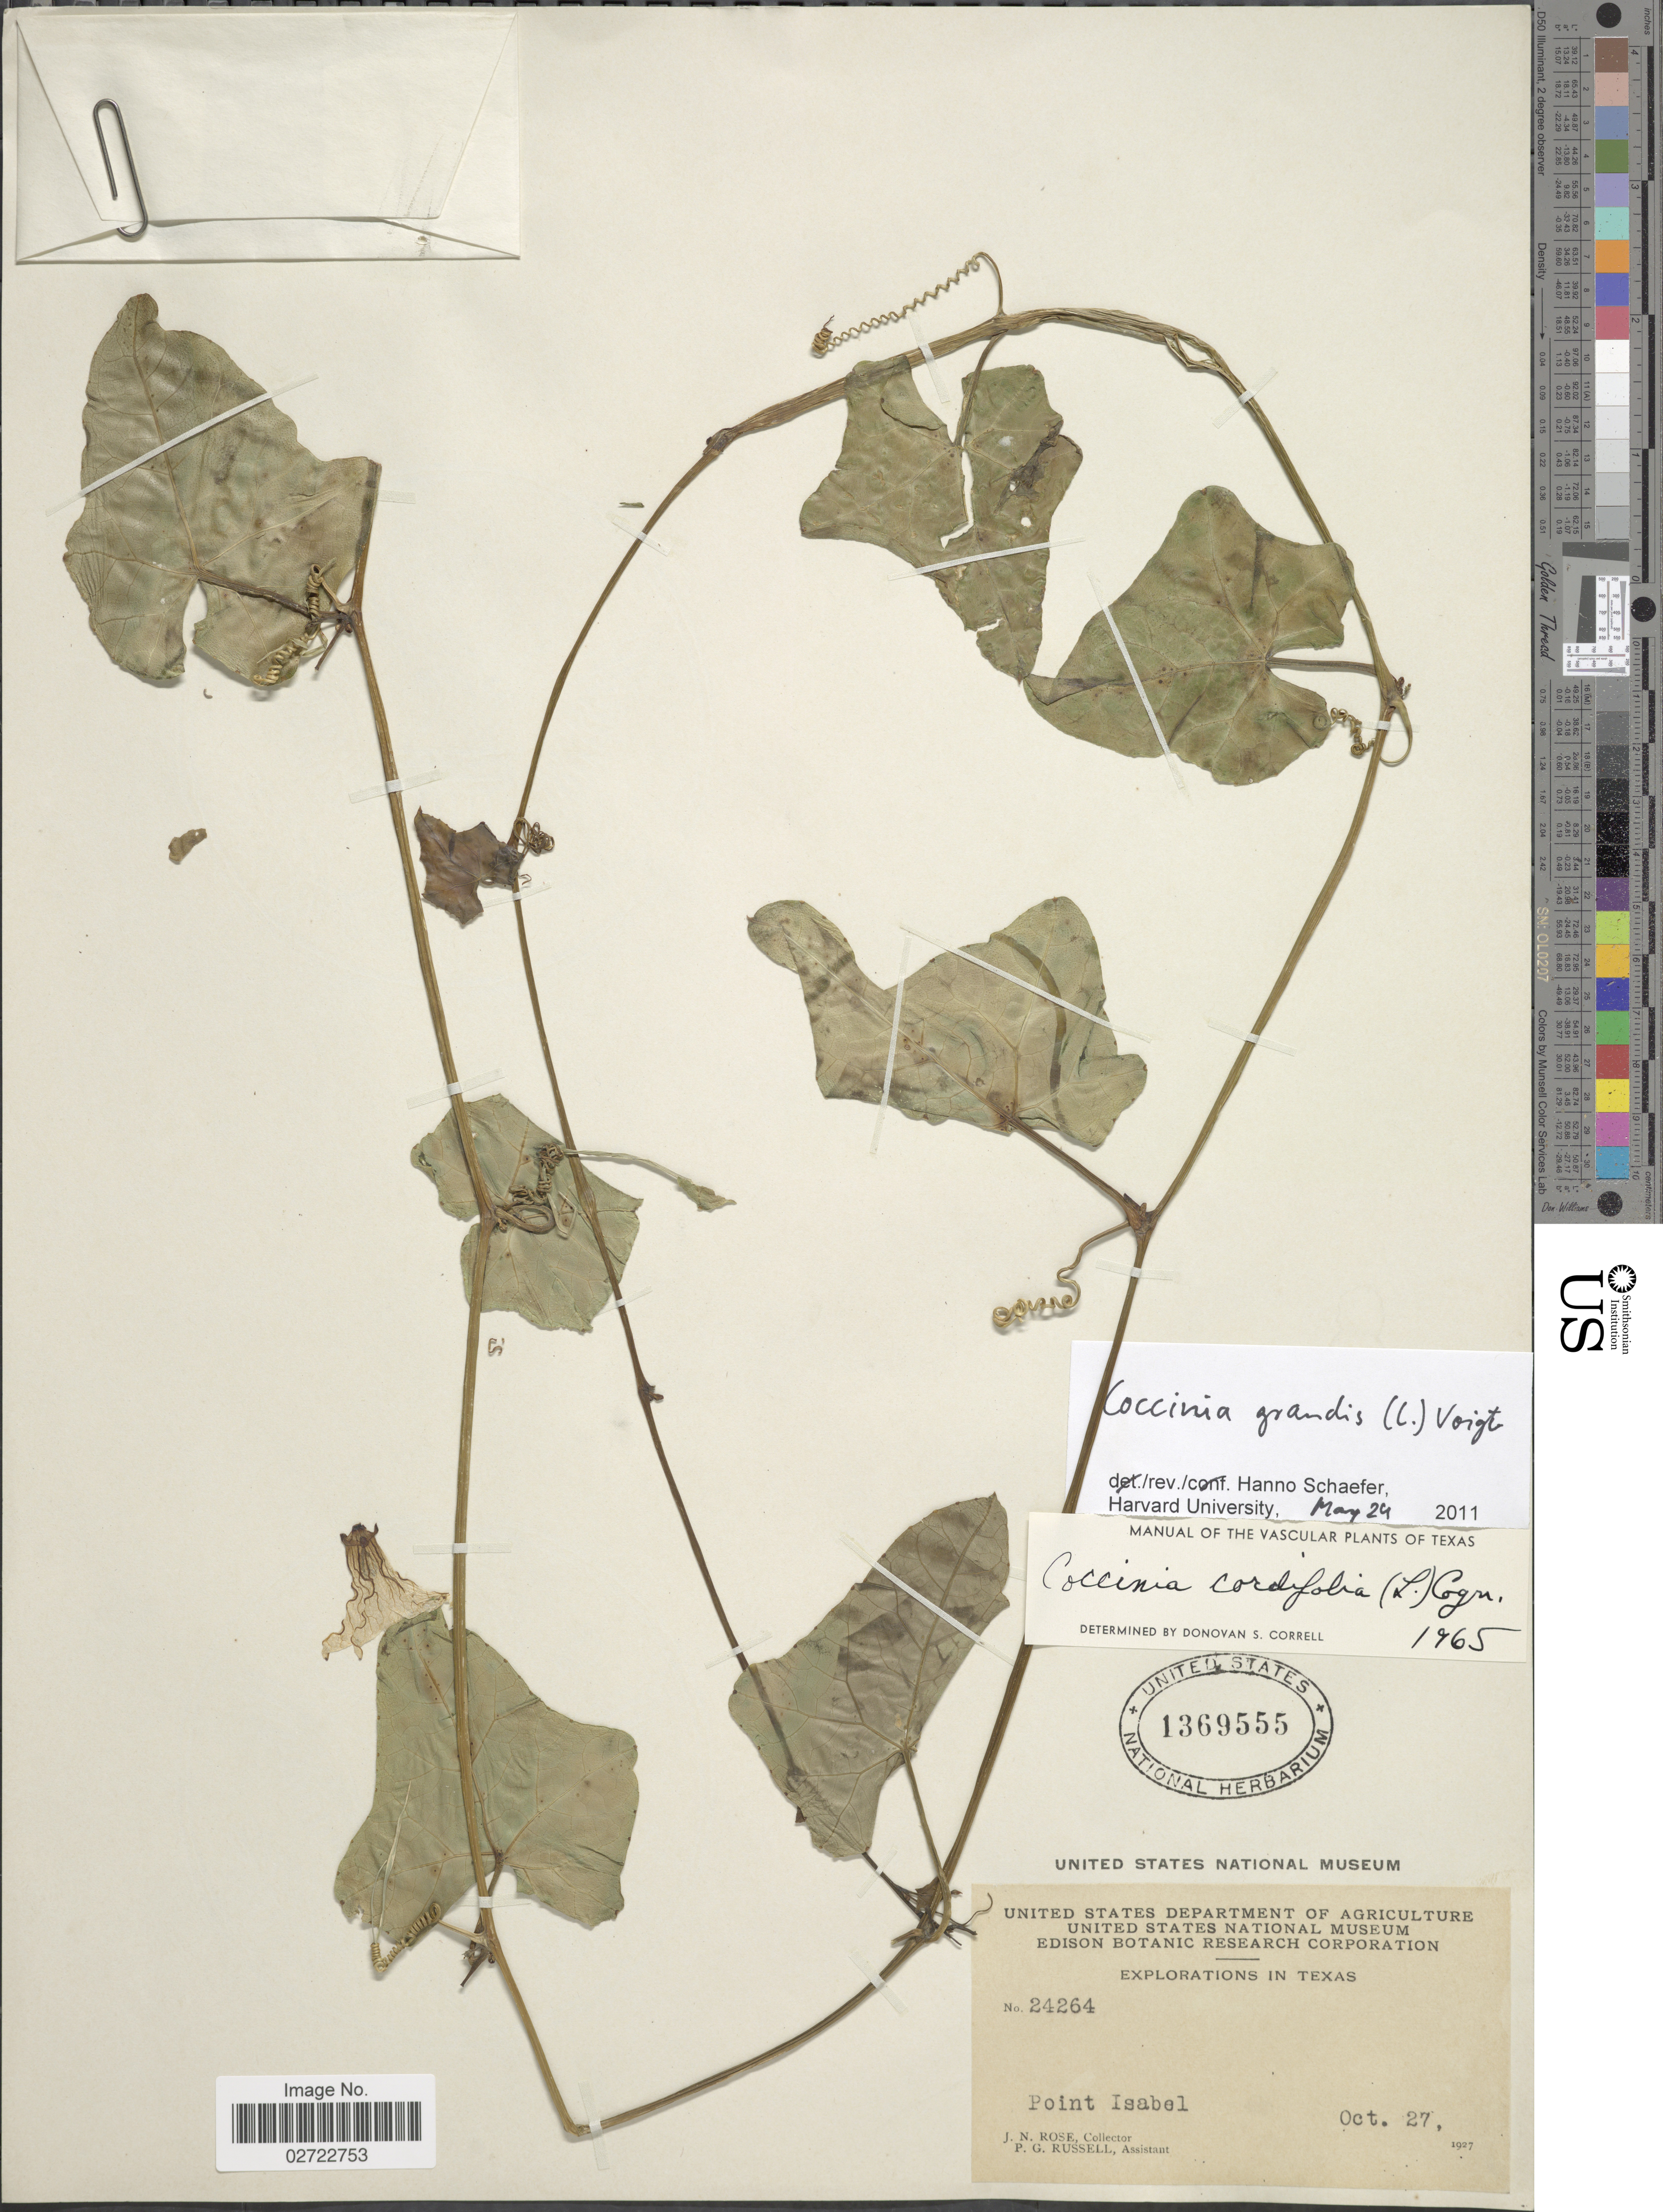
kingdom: Plantae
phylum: Tracheophyta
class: Magnoliopsida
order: Cucurbitales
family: Cucurbitaceae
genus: Coccinia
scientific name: Coccinia grandis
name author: (L.) Voigt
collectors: J. N. Rose & P. G. Russell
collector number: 24264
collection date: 1927-10-27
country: United States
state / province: Texas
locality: Point Isabel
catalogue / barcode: US 1369555